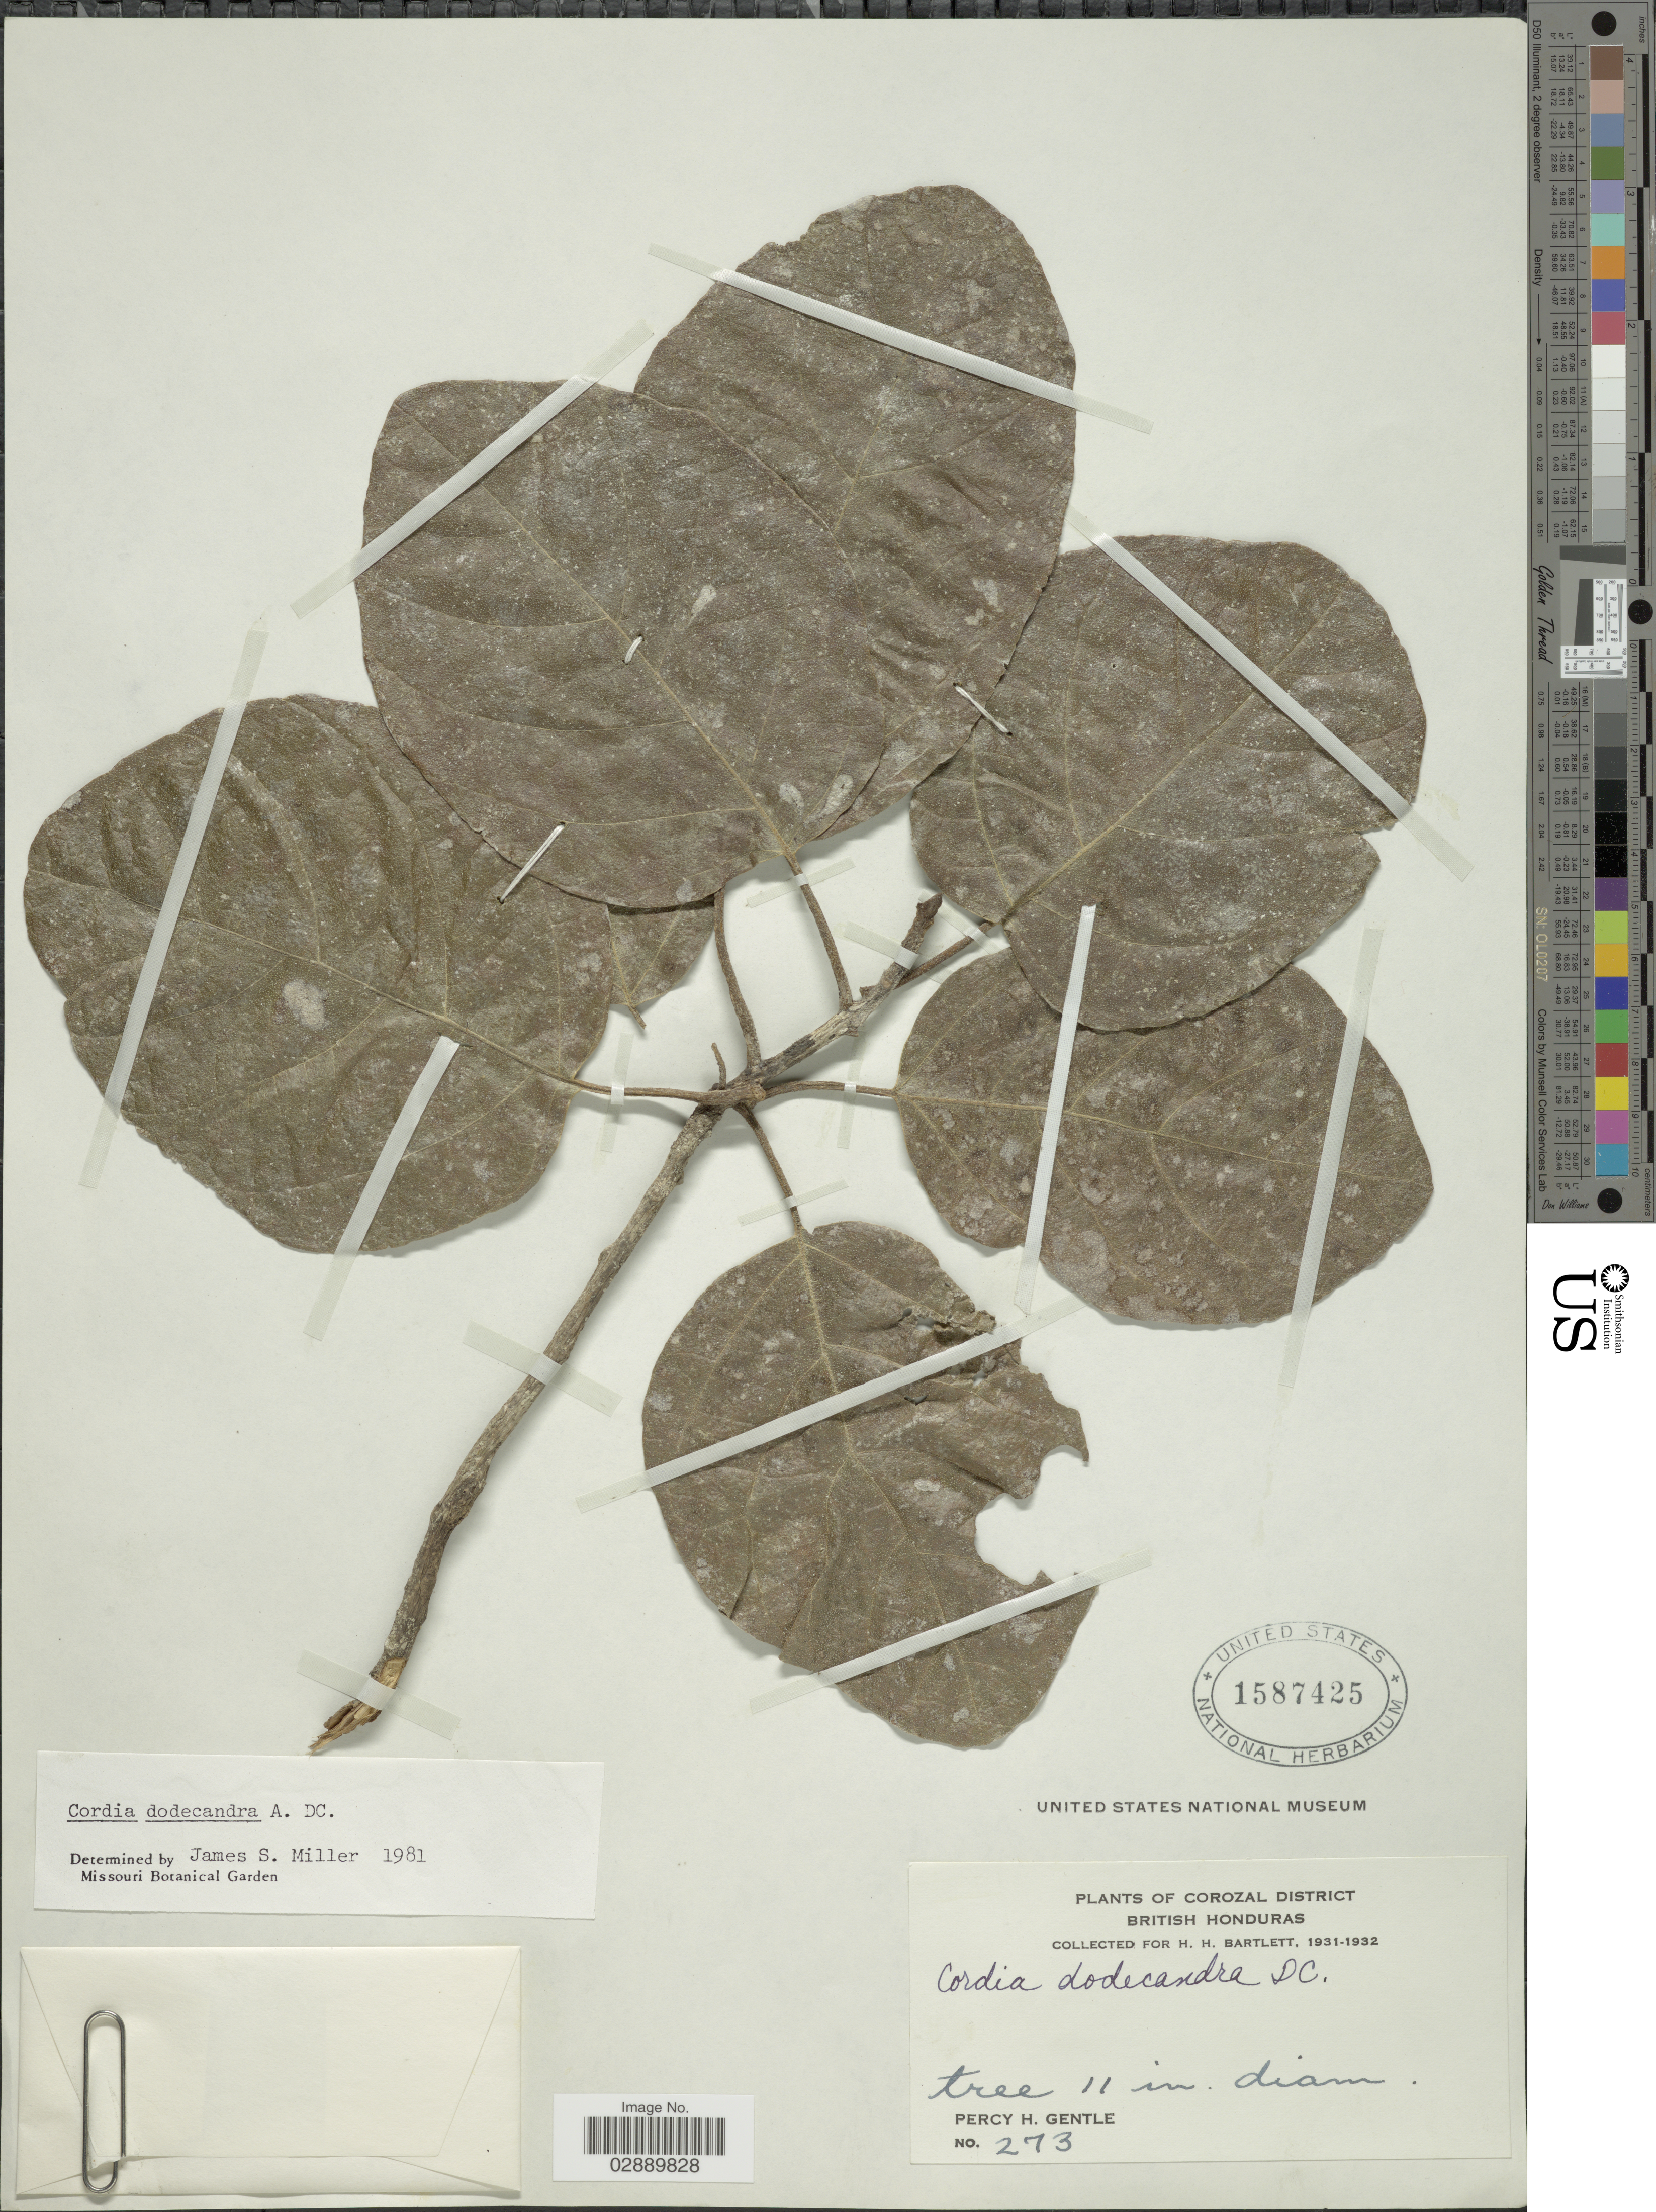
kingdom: Plantae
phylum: Tracheophyta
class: Magnoliopsida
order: Boraginales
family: Cordiaceae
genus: Cordia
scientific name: Cordia dodecandra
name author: A. DC.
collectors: P. H. Gentle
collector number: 273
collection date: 1931/1932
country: Belize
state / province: Corozal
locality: Corozal District. British Honduras.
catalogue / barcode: US 1587425